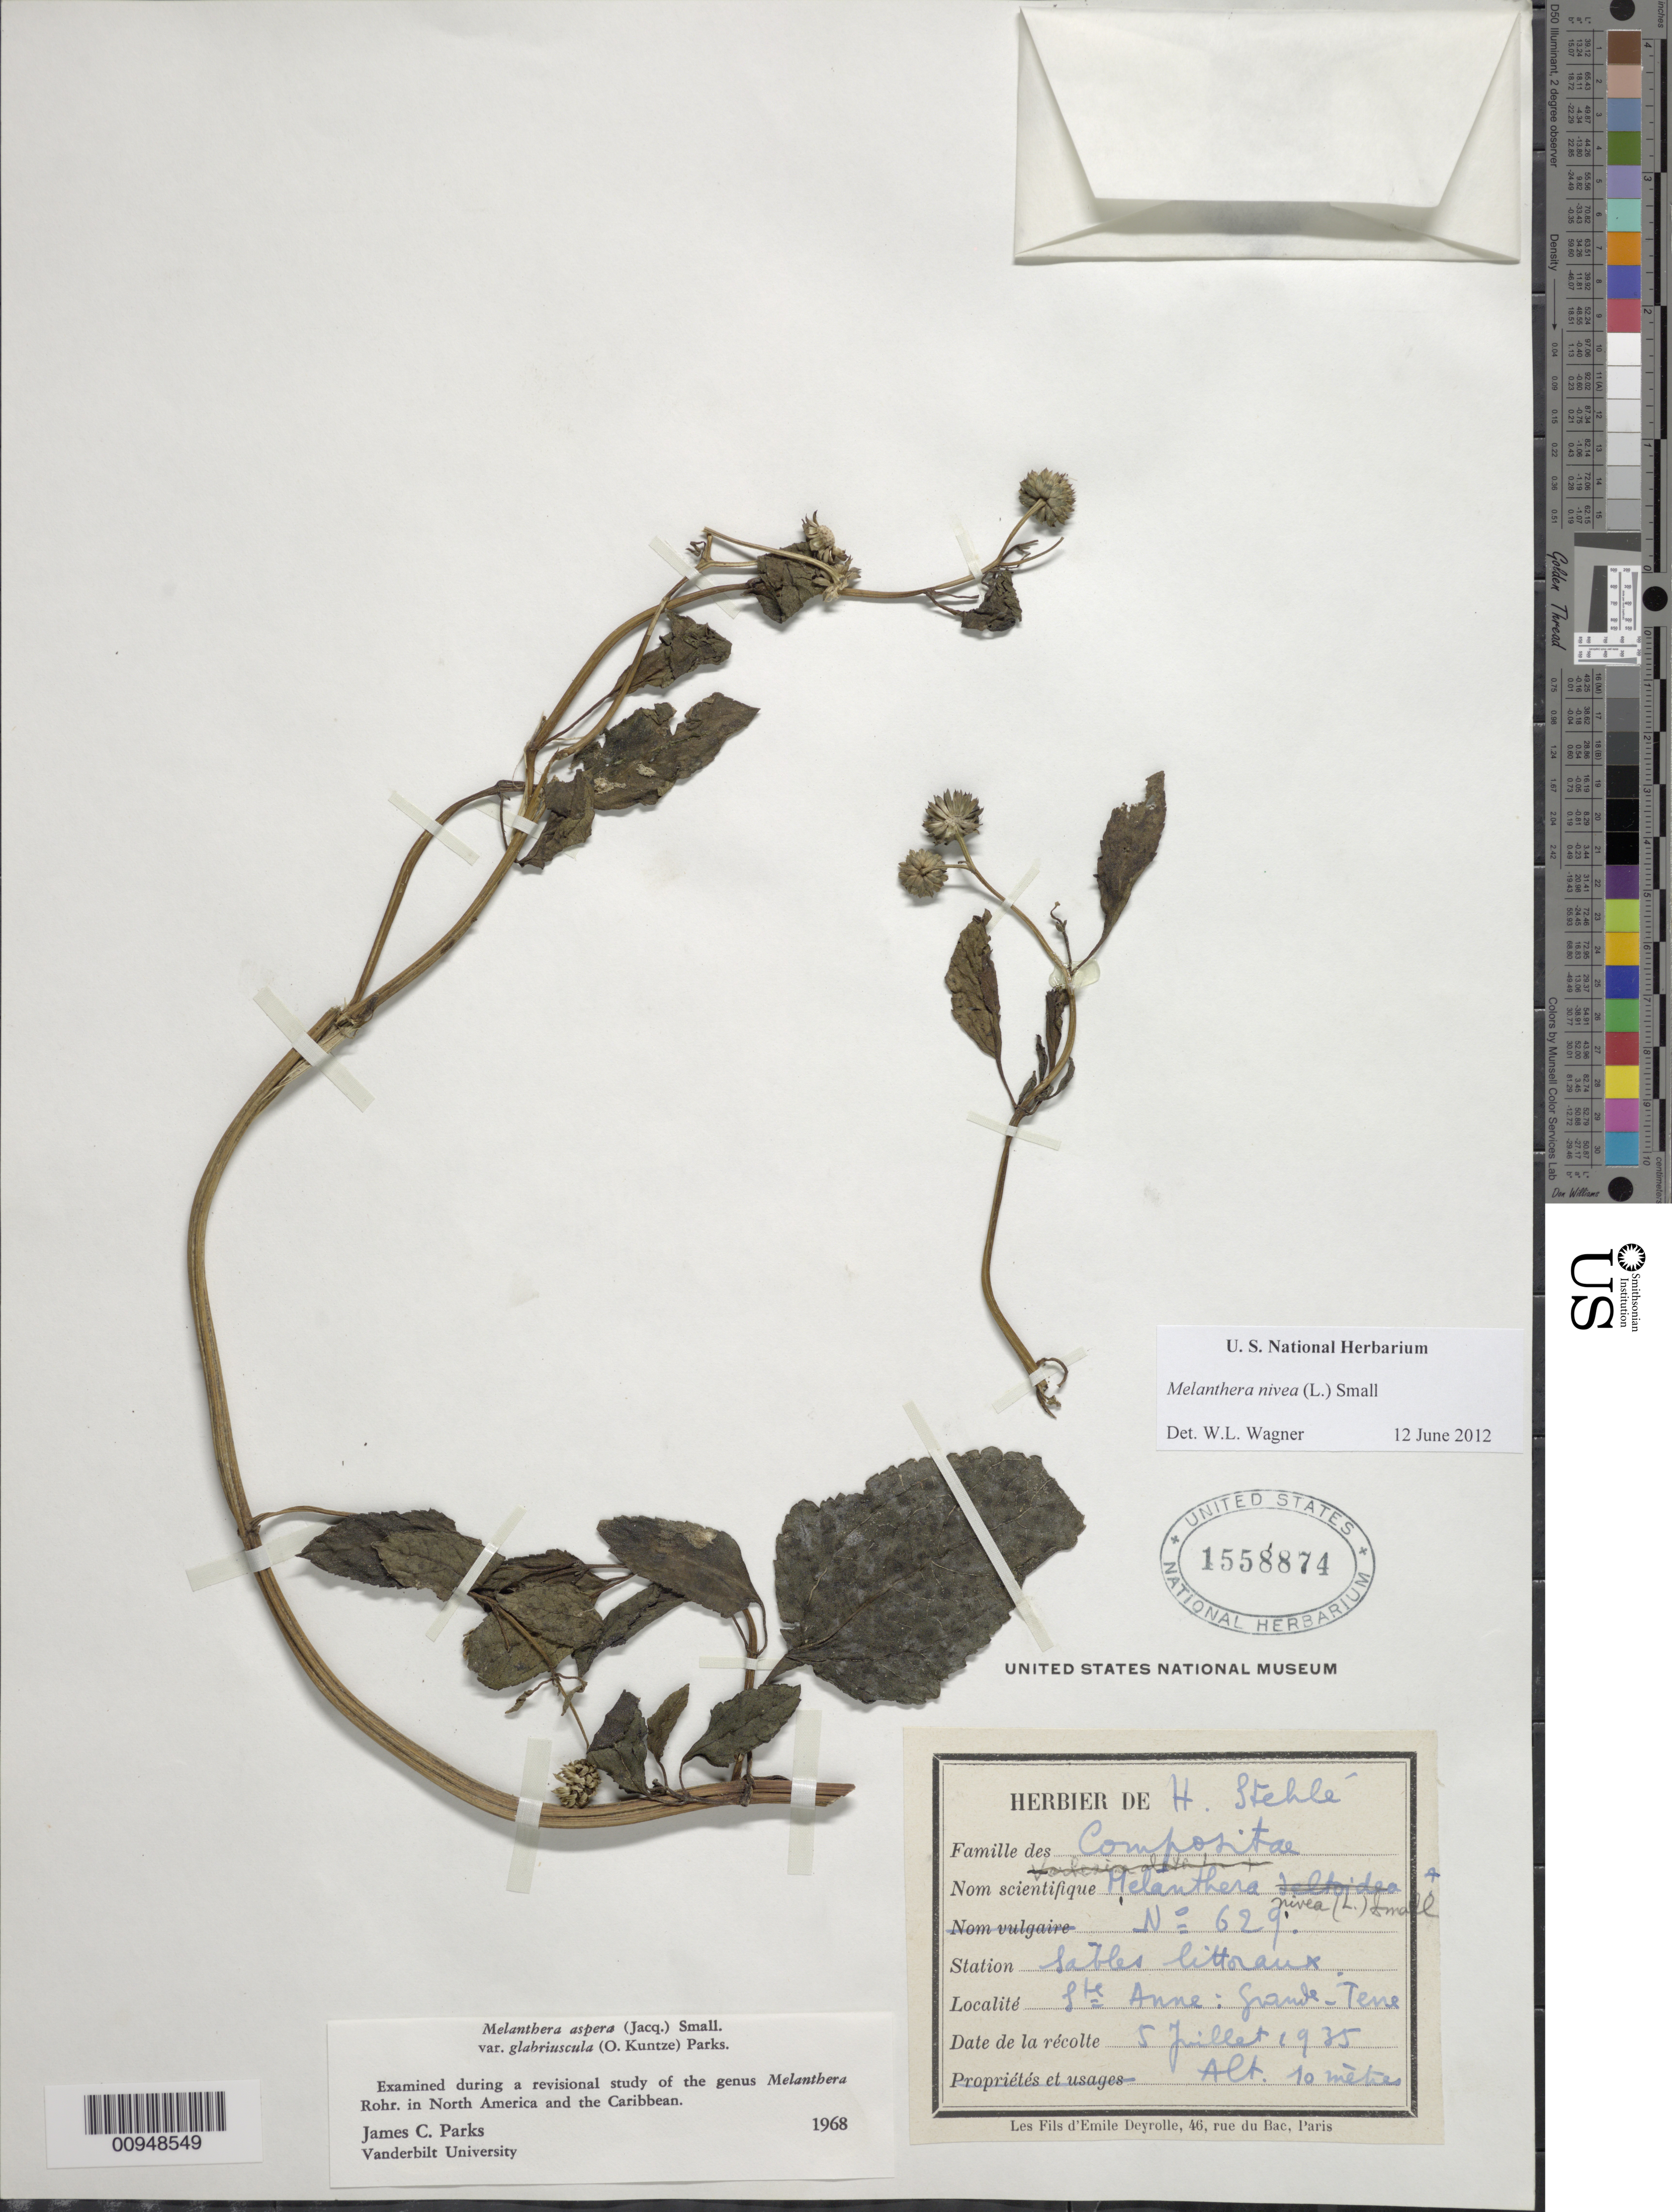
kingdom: Plantae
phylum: Tracheophyta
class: Magnoliopsida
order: Asterales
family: Asteraceae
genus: Melanthera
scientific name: Melanthera nivea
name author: (L.) Small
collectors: H. Stehlé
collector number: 629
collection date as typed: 05 Jul 1935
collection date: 1935-07-05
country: Guadeloupe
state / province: St. Anne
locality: Grande Terre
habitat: Sables littoraux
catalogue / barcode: US 1558874